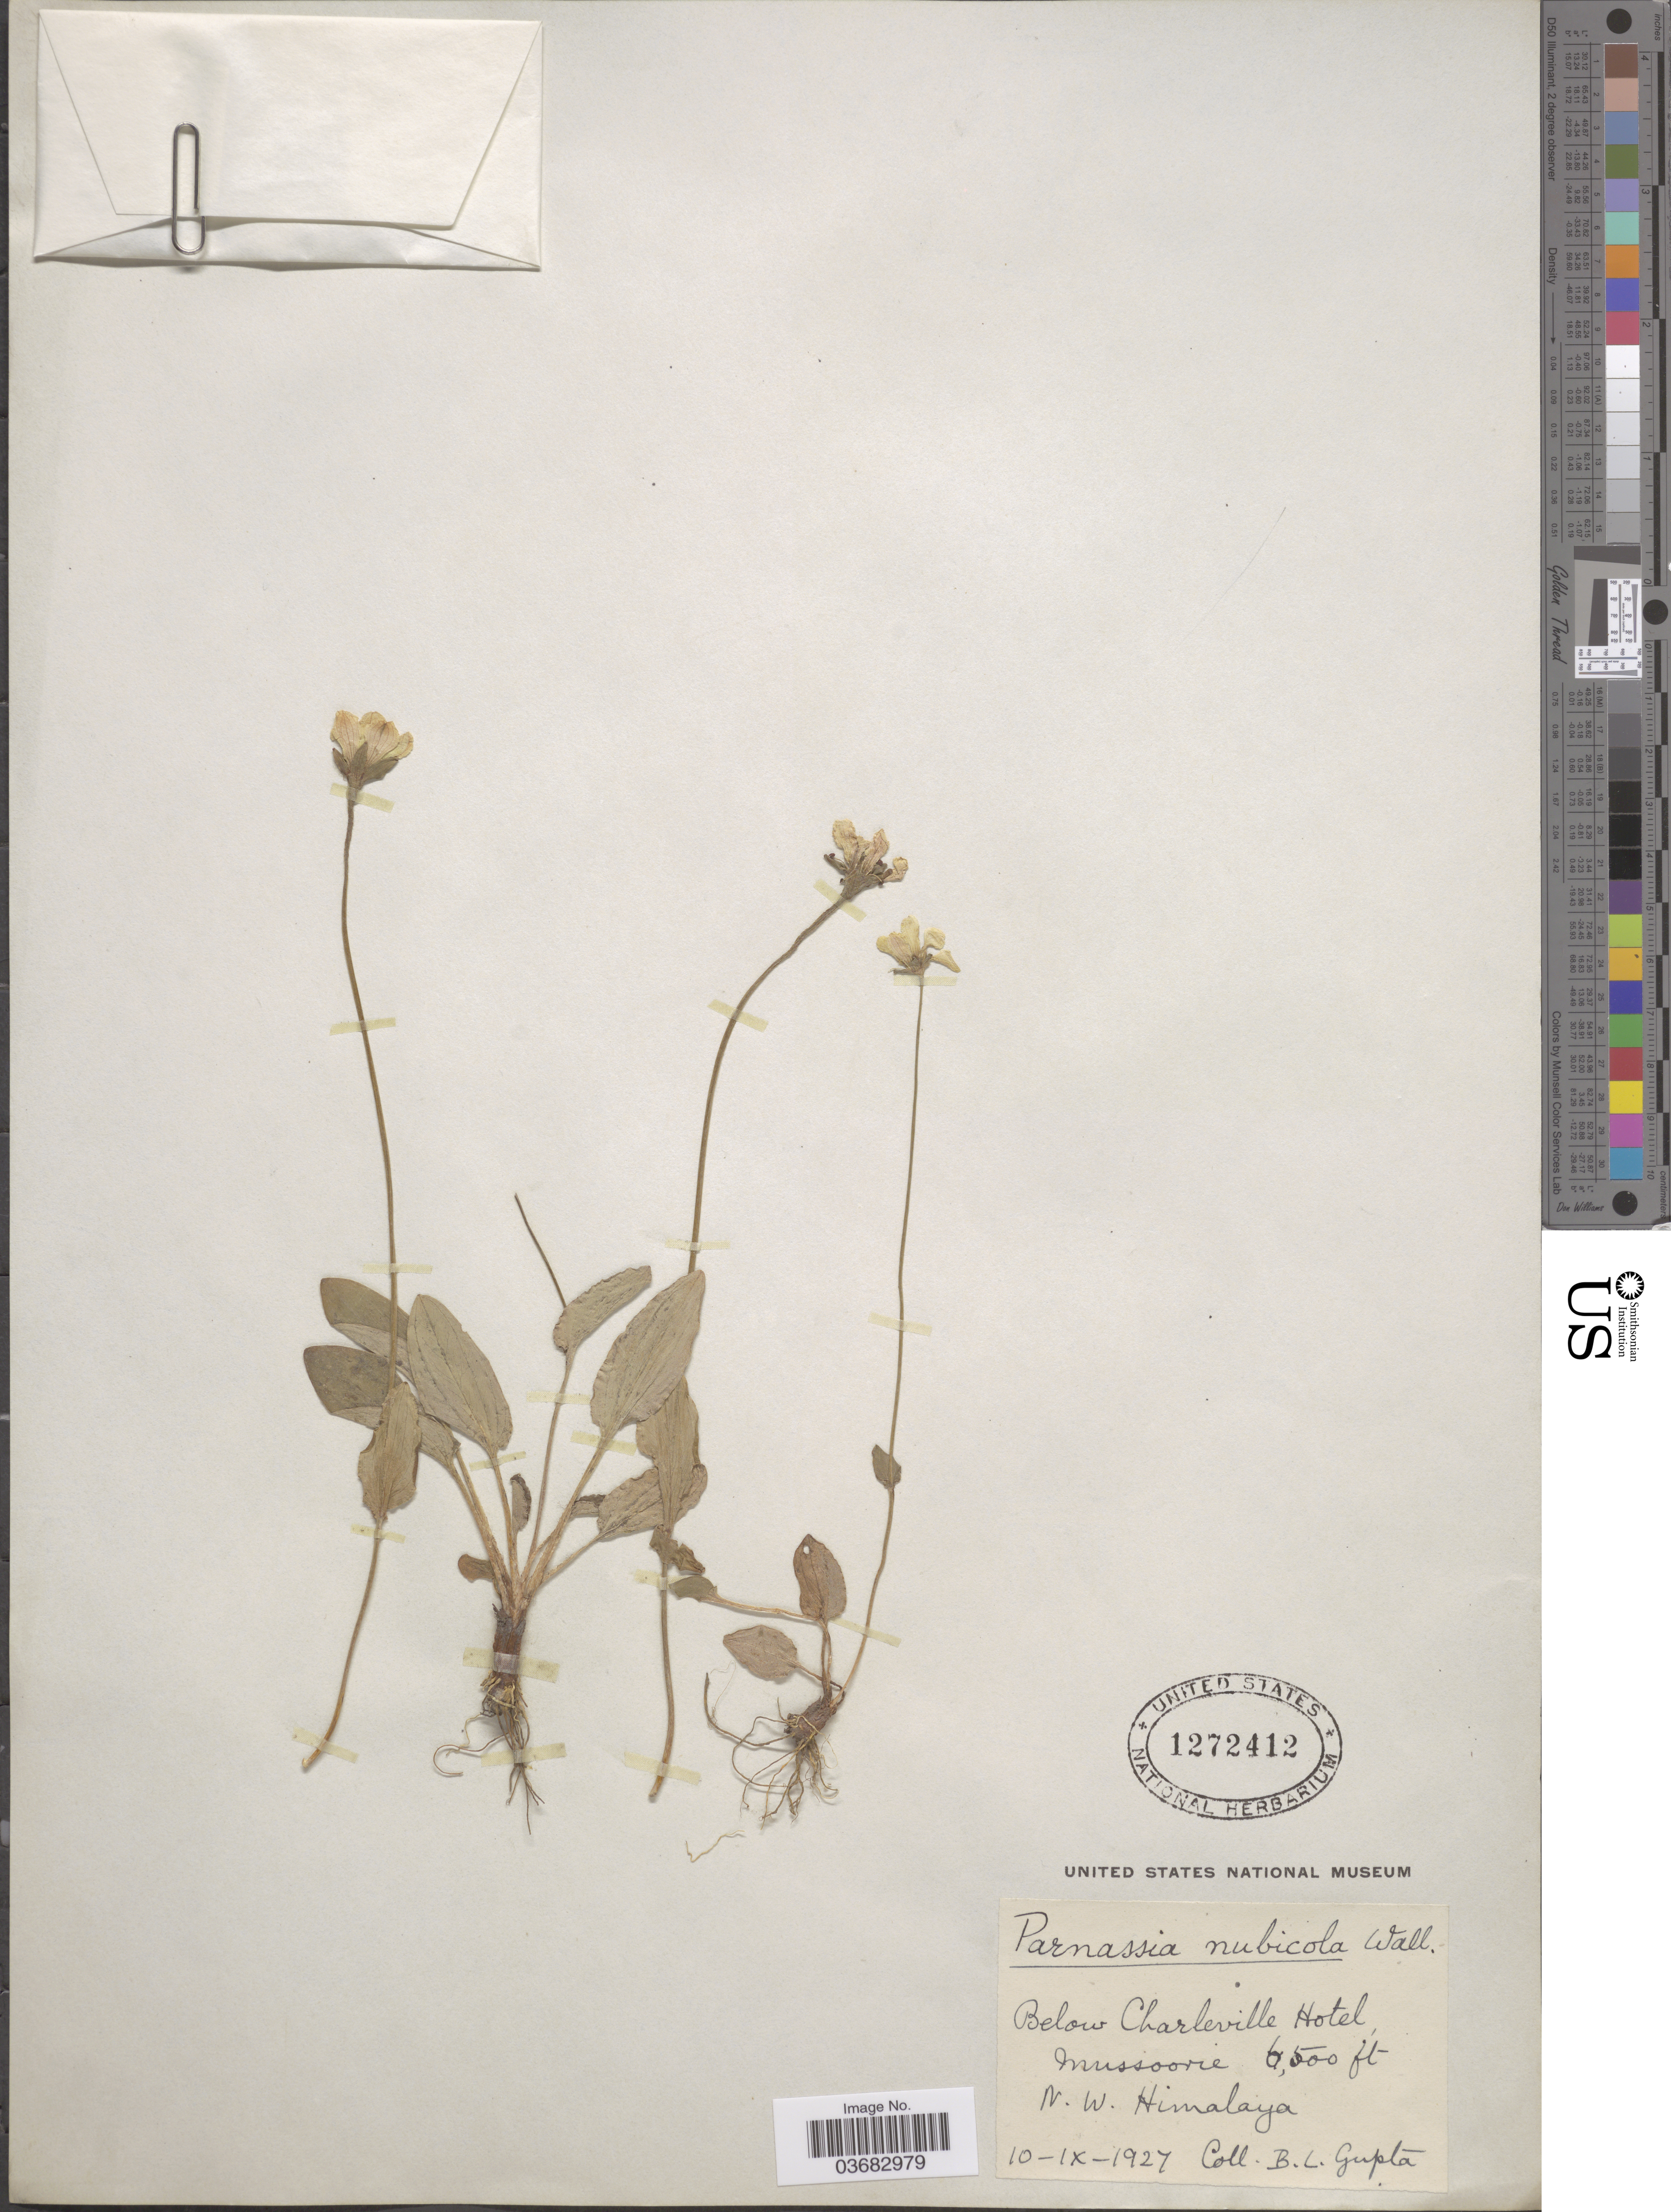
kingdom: Plantae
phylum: Tracheophyta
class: Magnoliopsida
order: Celastrales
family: Parnassiaceae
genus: Parnassia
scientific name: Parnassia nubicola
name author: Wall. ex Royle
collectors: B. L. Gupta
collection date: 1927-09-10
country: India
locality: Below Charleville Hotel, Mussoorie. N. W. Himalaya.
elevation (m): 1981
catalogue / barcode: US 1272412